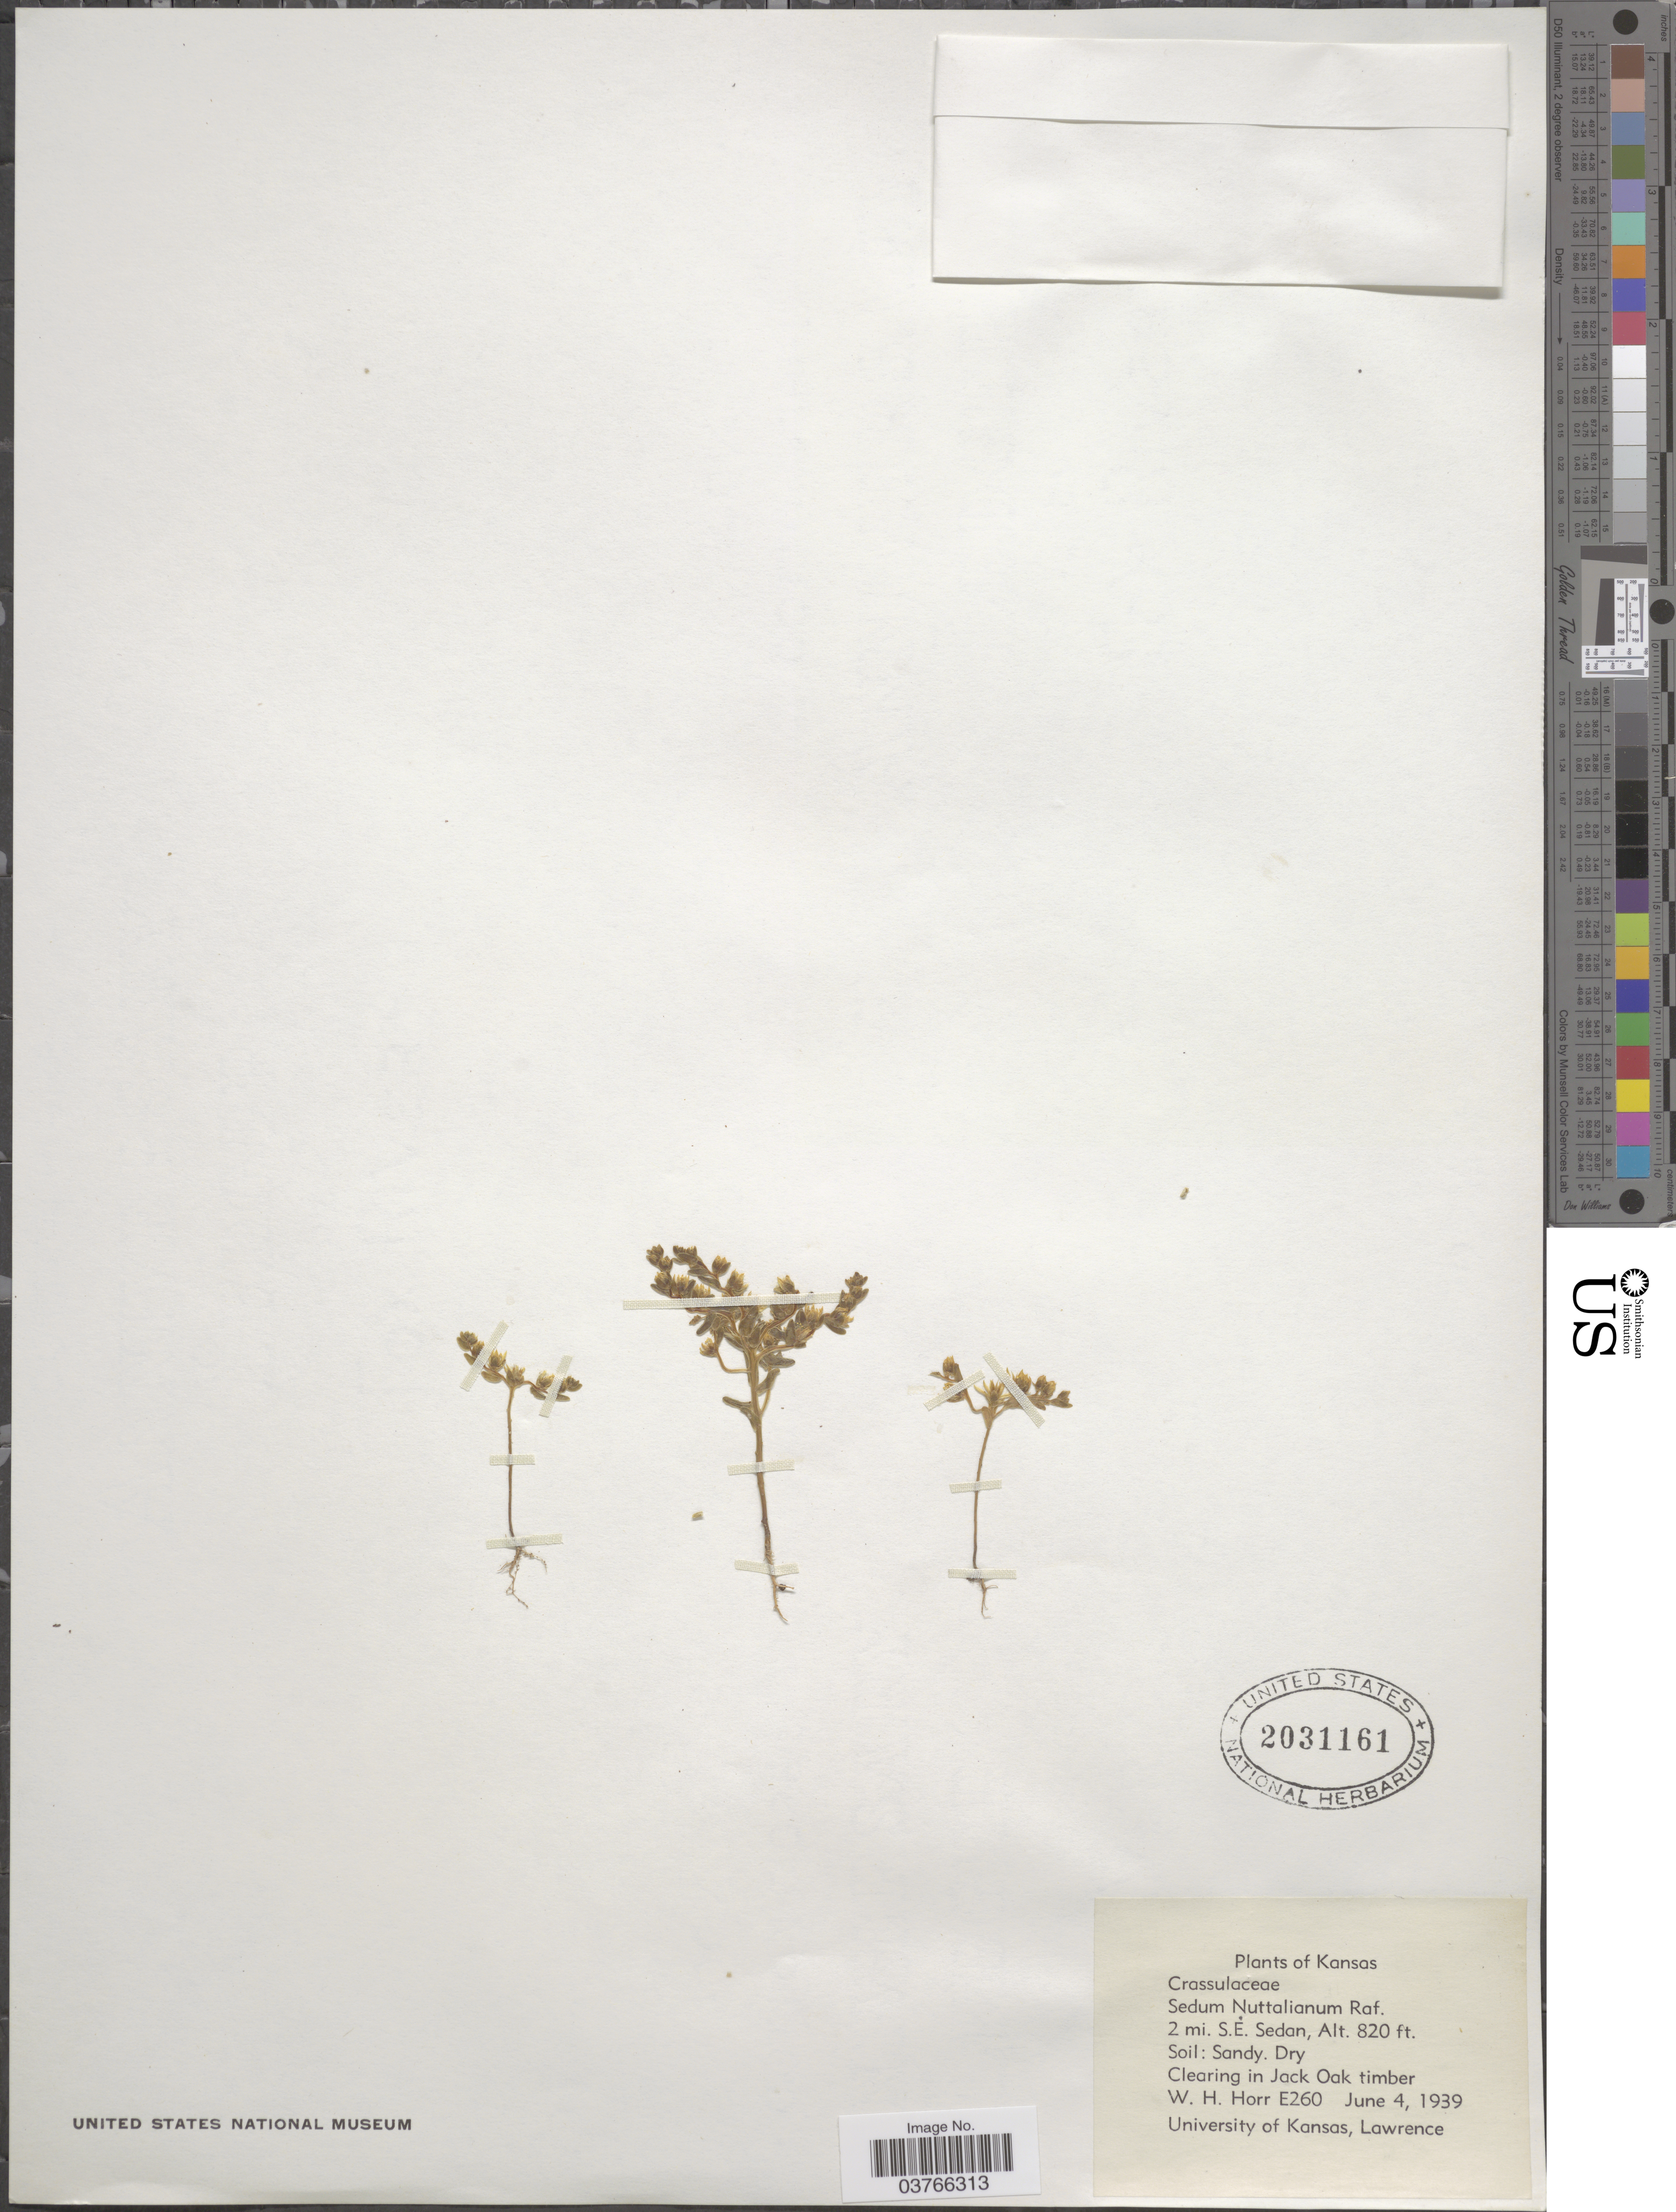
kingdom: Plantae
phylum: Tracheophyta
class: Magnoliopsida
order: Saxifragales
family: Crassulaceae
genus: Sedum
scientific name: Sedum nuttallianum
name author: Raf.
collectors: W. H. Horr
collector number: E260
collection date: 1939-06-04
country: United States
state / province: Kansas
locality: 2 mi. S.E. Sedan.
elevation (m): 250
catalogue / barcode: US 2031161